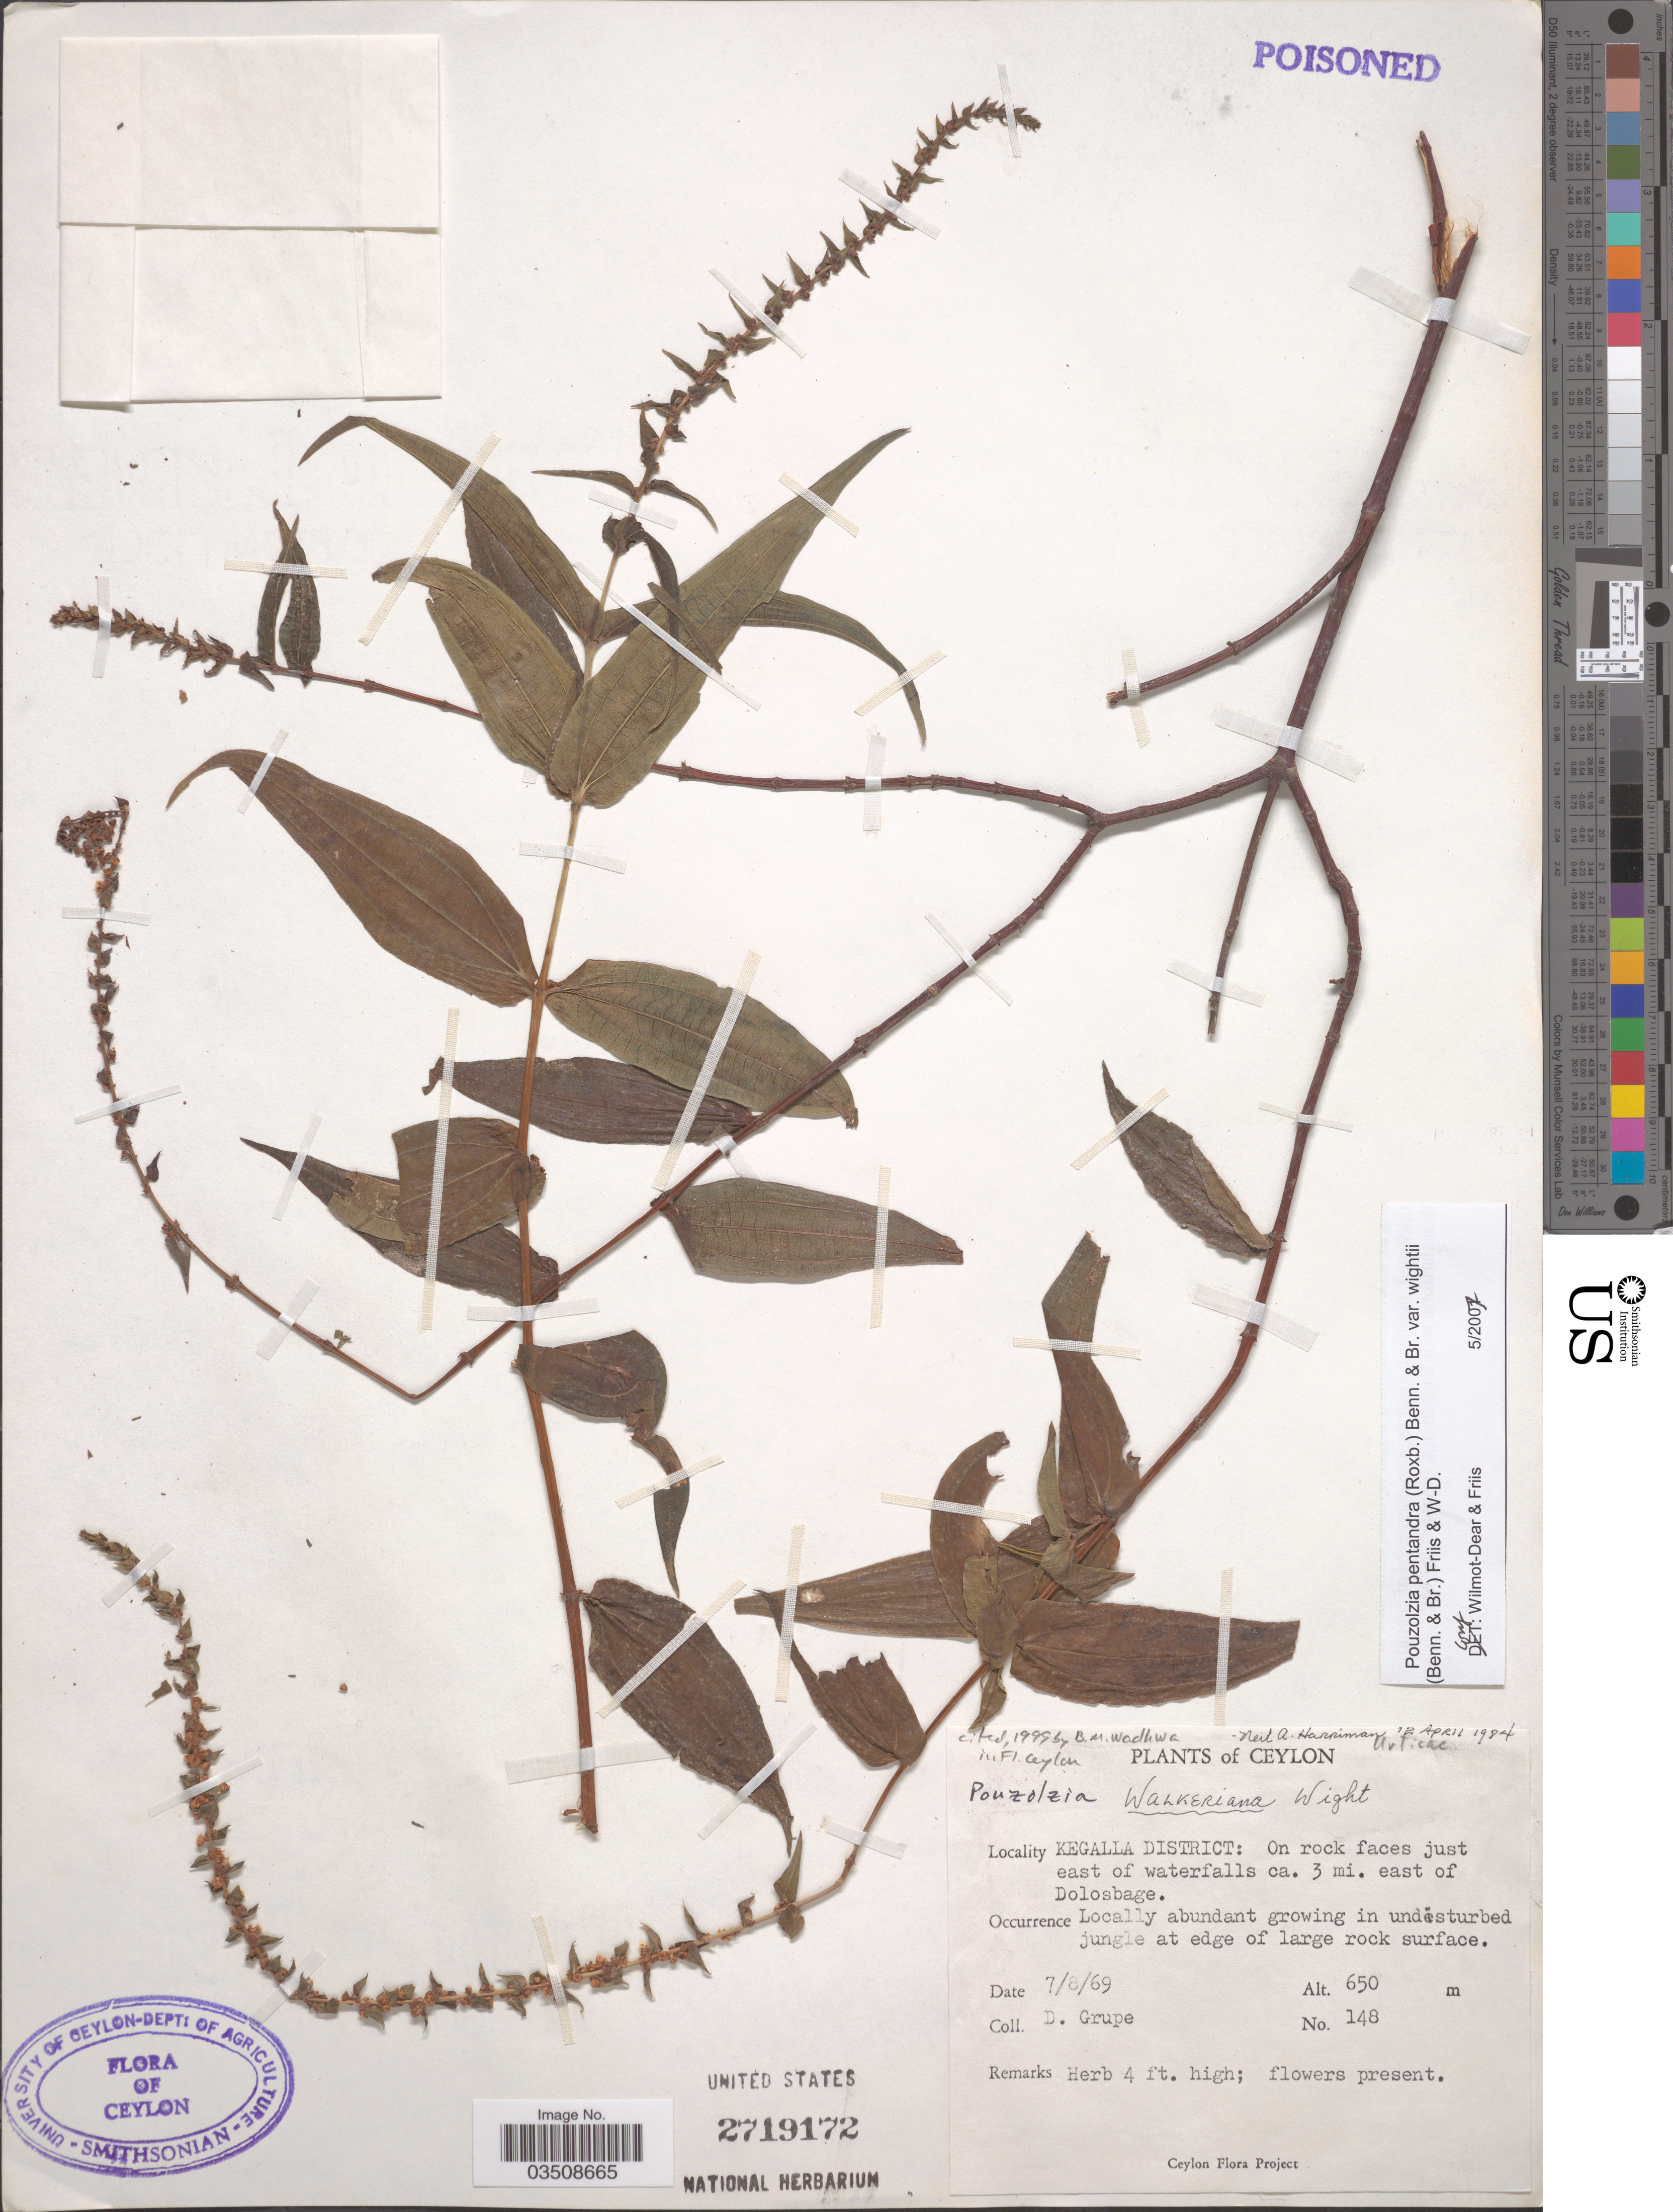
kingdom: Plantae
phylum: Tracheophyta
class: Magnoliopsida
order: Rosales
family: Urticaceae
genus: Gonostegia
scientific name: Gonostegia pentandra var. wightii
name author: (Benn.) Pull. & Karupp.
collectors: D. Grupe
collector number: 148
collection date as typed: Transcribed d/m/y: 7/8/69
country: Sri Lanka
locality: Ceylon. Kegalla District: On rock faces just east of waterfalls ca. 3 mi. east of Dolosbage.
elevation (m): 650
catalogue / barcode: US 2719172